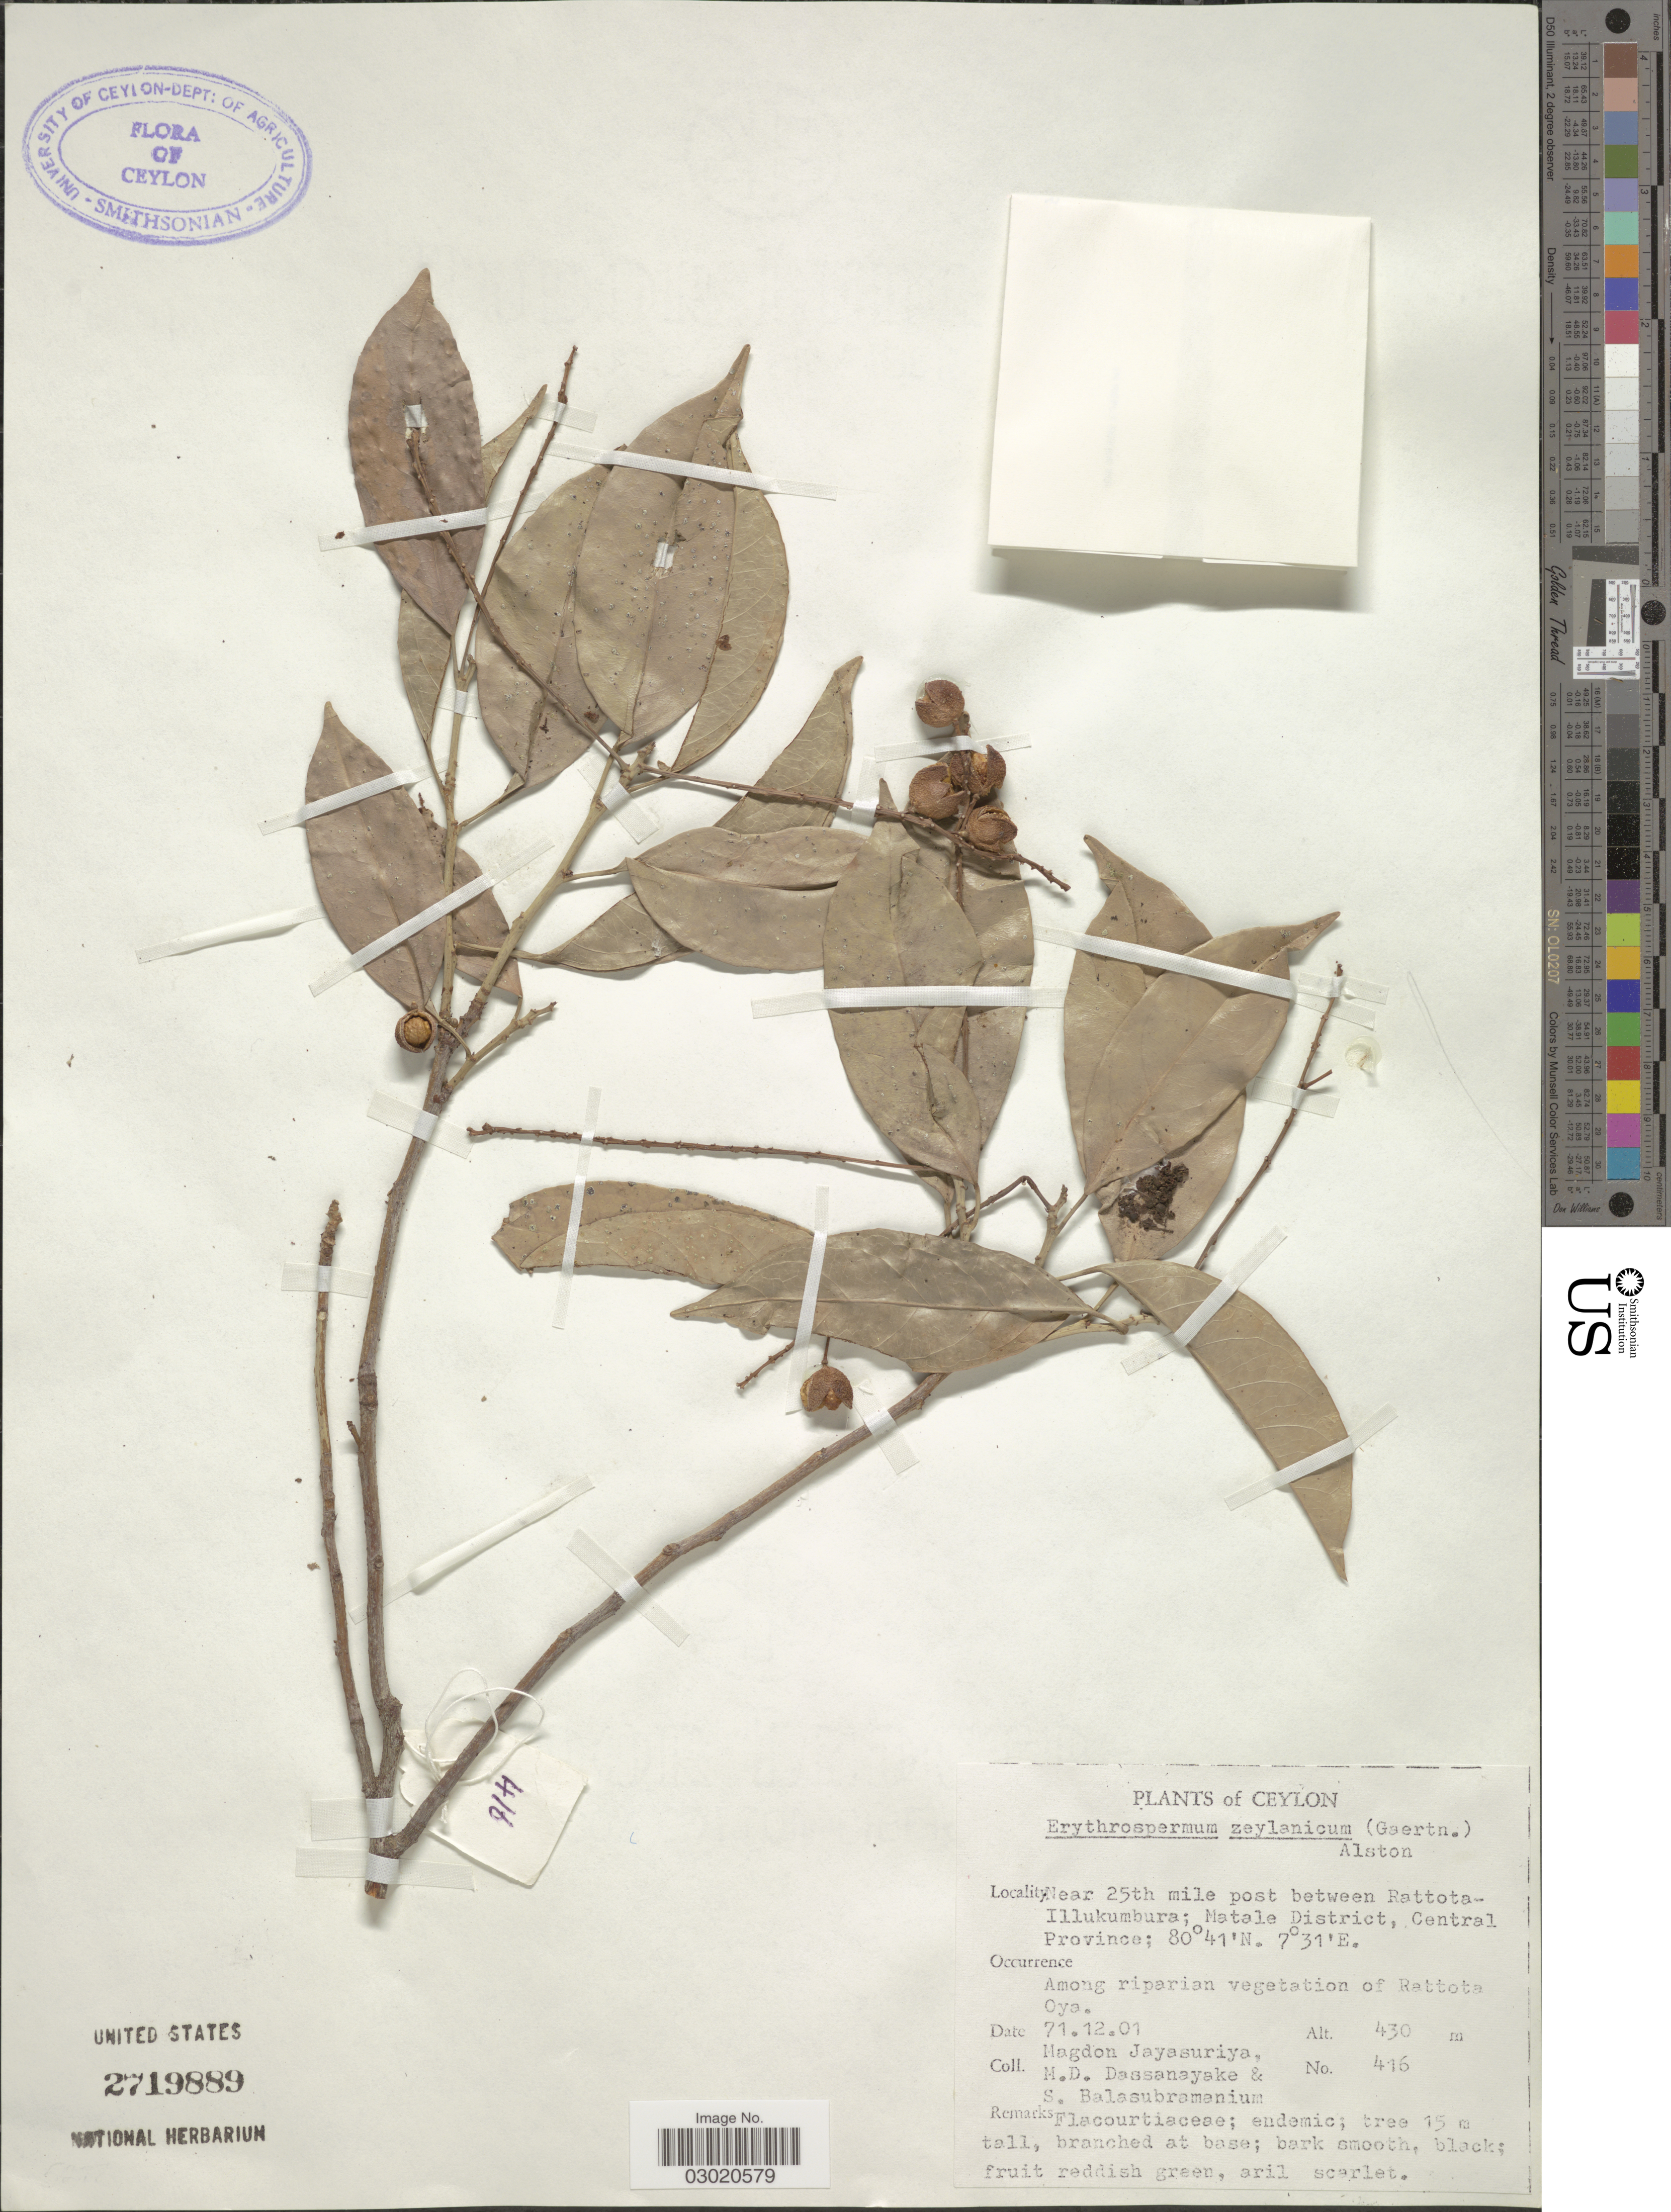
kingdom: Plantae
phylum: Tracheophyta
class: Magnoliopsida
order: Malpighiales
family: Achariaceae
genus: Erythrospermum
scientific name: Erythrospermum zeylanicum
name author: (Gaertn.) Alston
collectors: A. H. Jayasuriya, M. D. Dassanayake & S. Balasubramanium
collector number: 416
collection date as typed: Transcribed d/m/y: 1/12/71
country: Sri Lanka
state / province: Central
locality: Ceylon, Near 25th mile post between Rattota-Illukumbura; Matale District, Central Province.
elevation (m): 430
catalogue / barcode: US 2719889